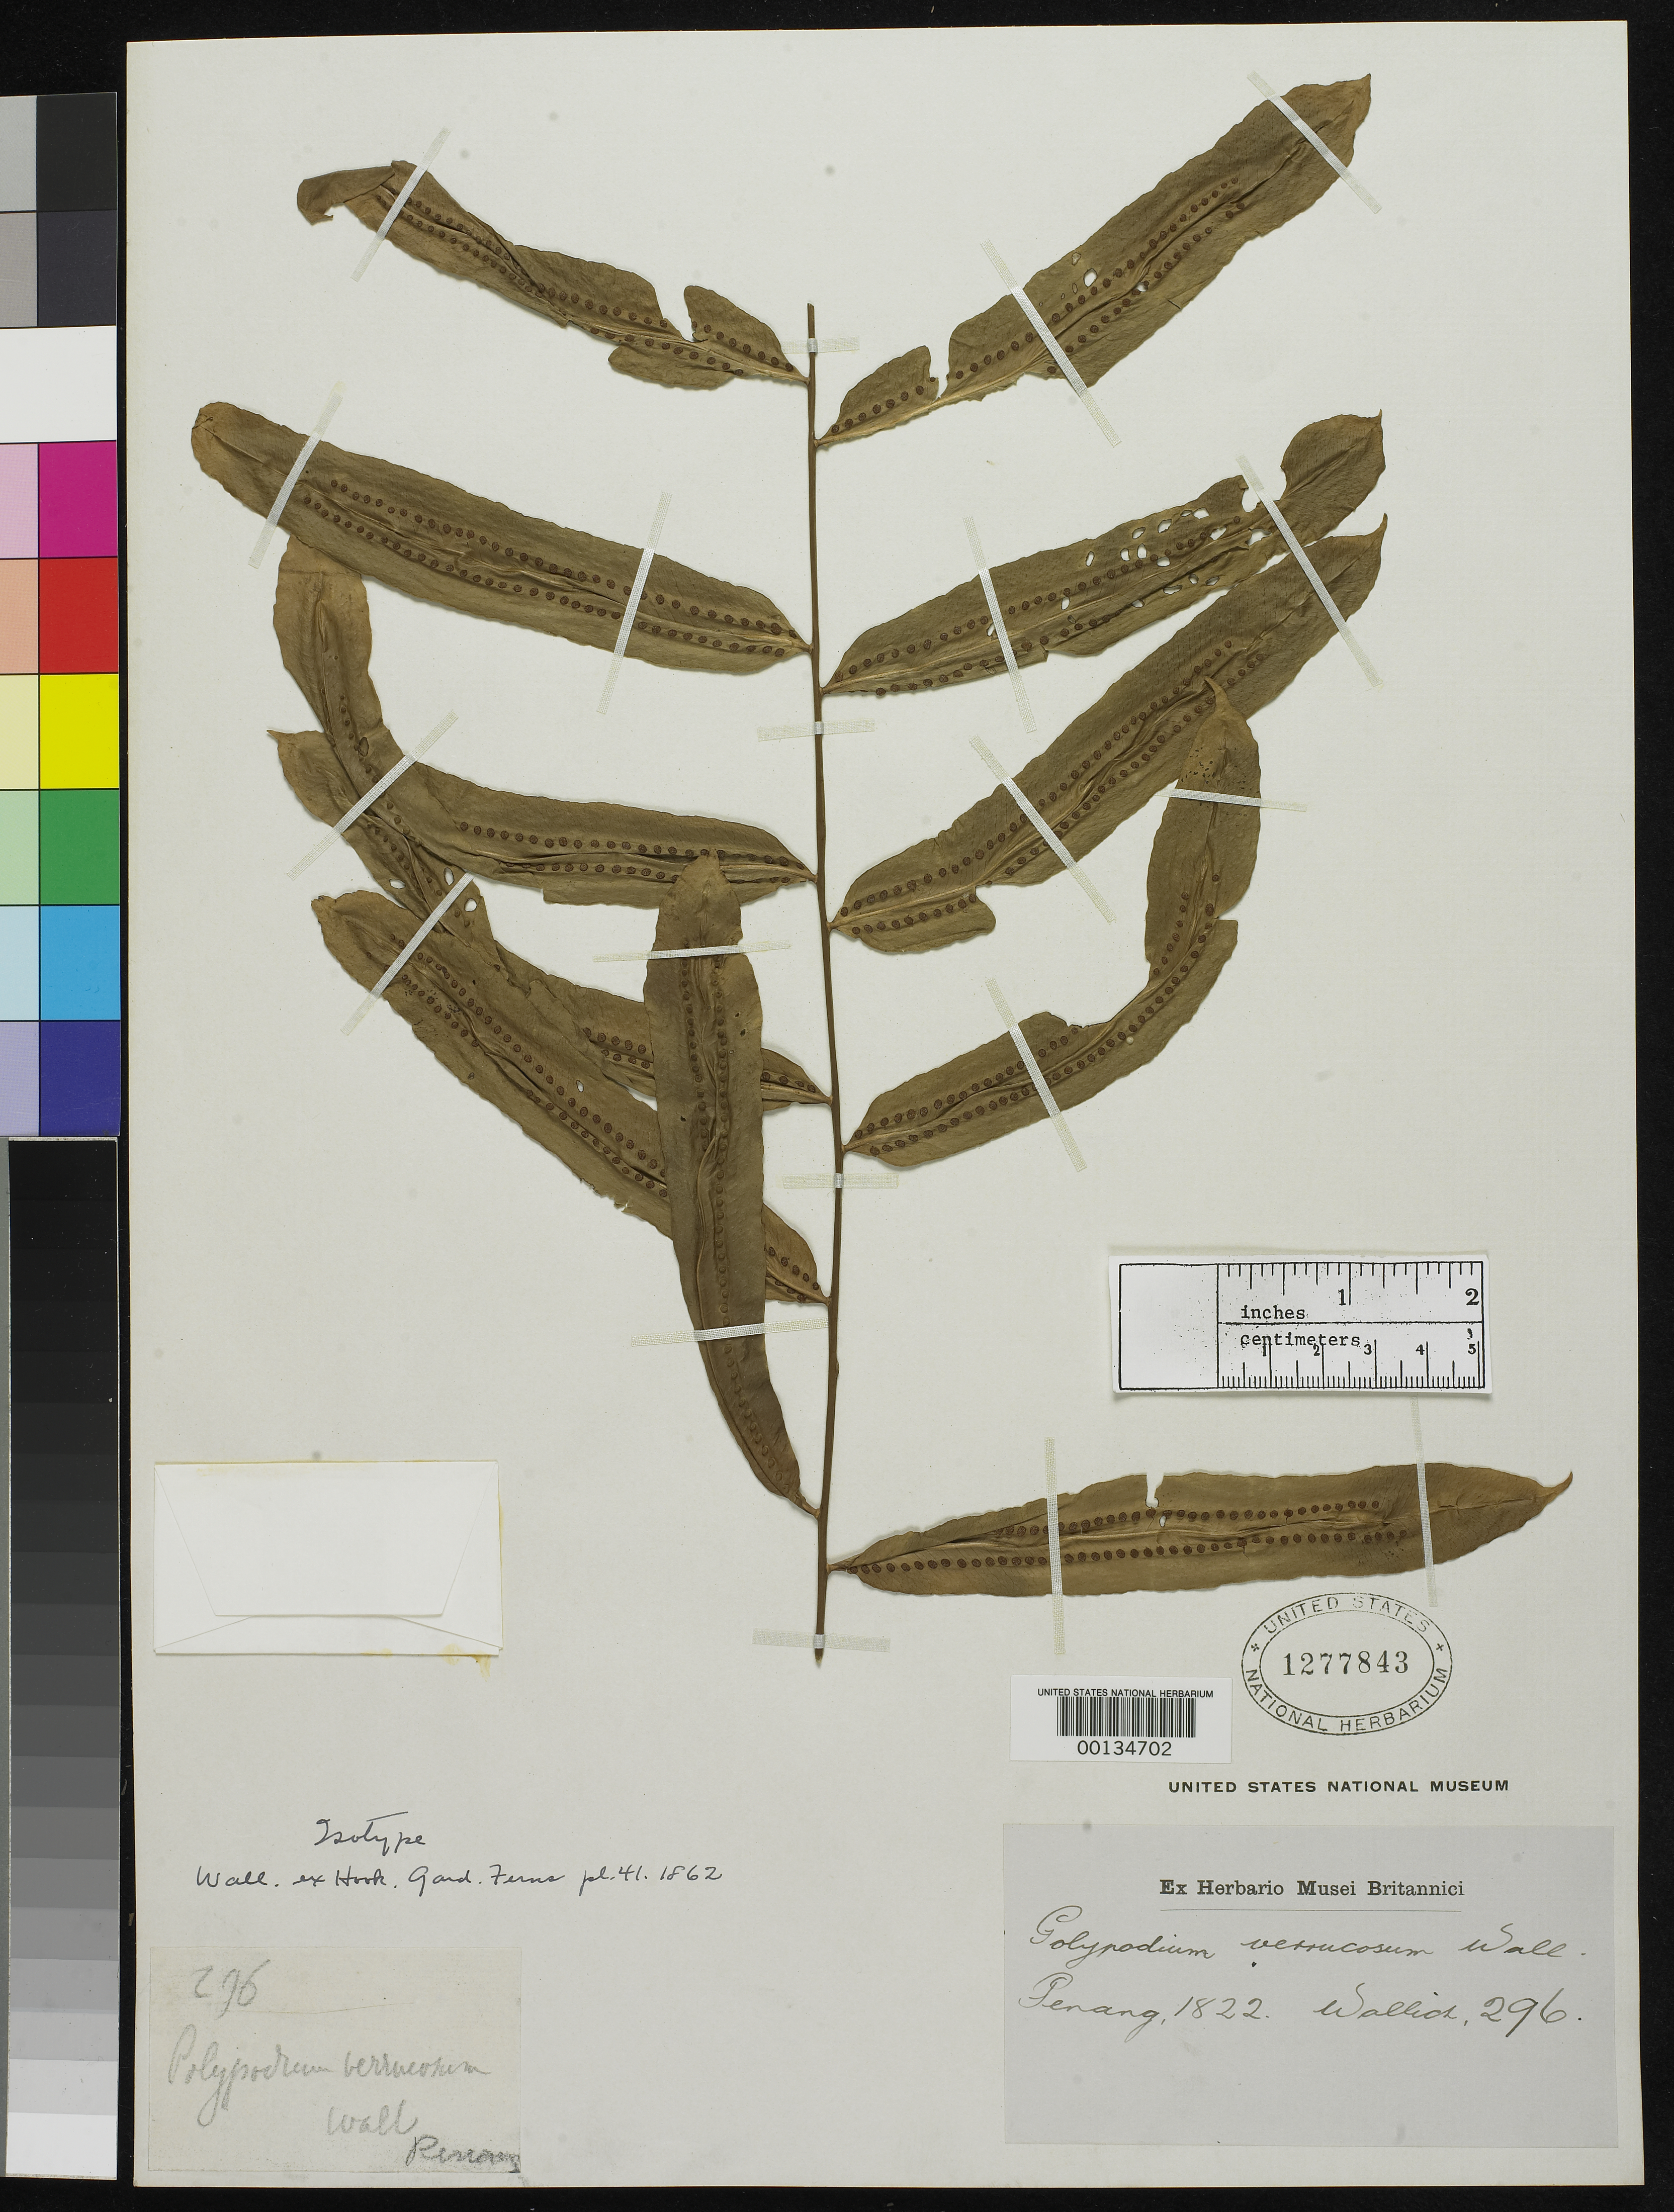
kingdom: Plantae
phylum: Tracheophyta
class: Polypodiopsida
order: Polypodiales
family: Polypodiaceae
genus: Marginaria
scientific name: Marginaria verrucosa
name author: Hook.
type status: Type Collection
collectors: N. Wallich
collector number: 296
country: Malaysia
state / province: Pulau Pinang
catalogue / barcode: US 1277843